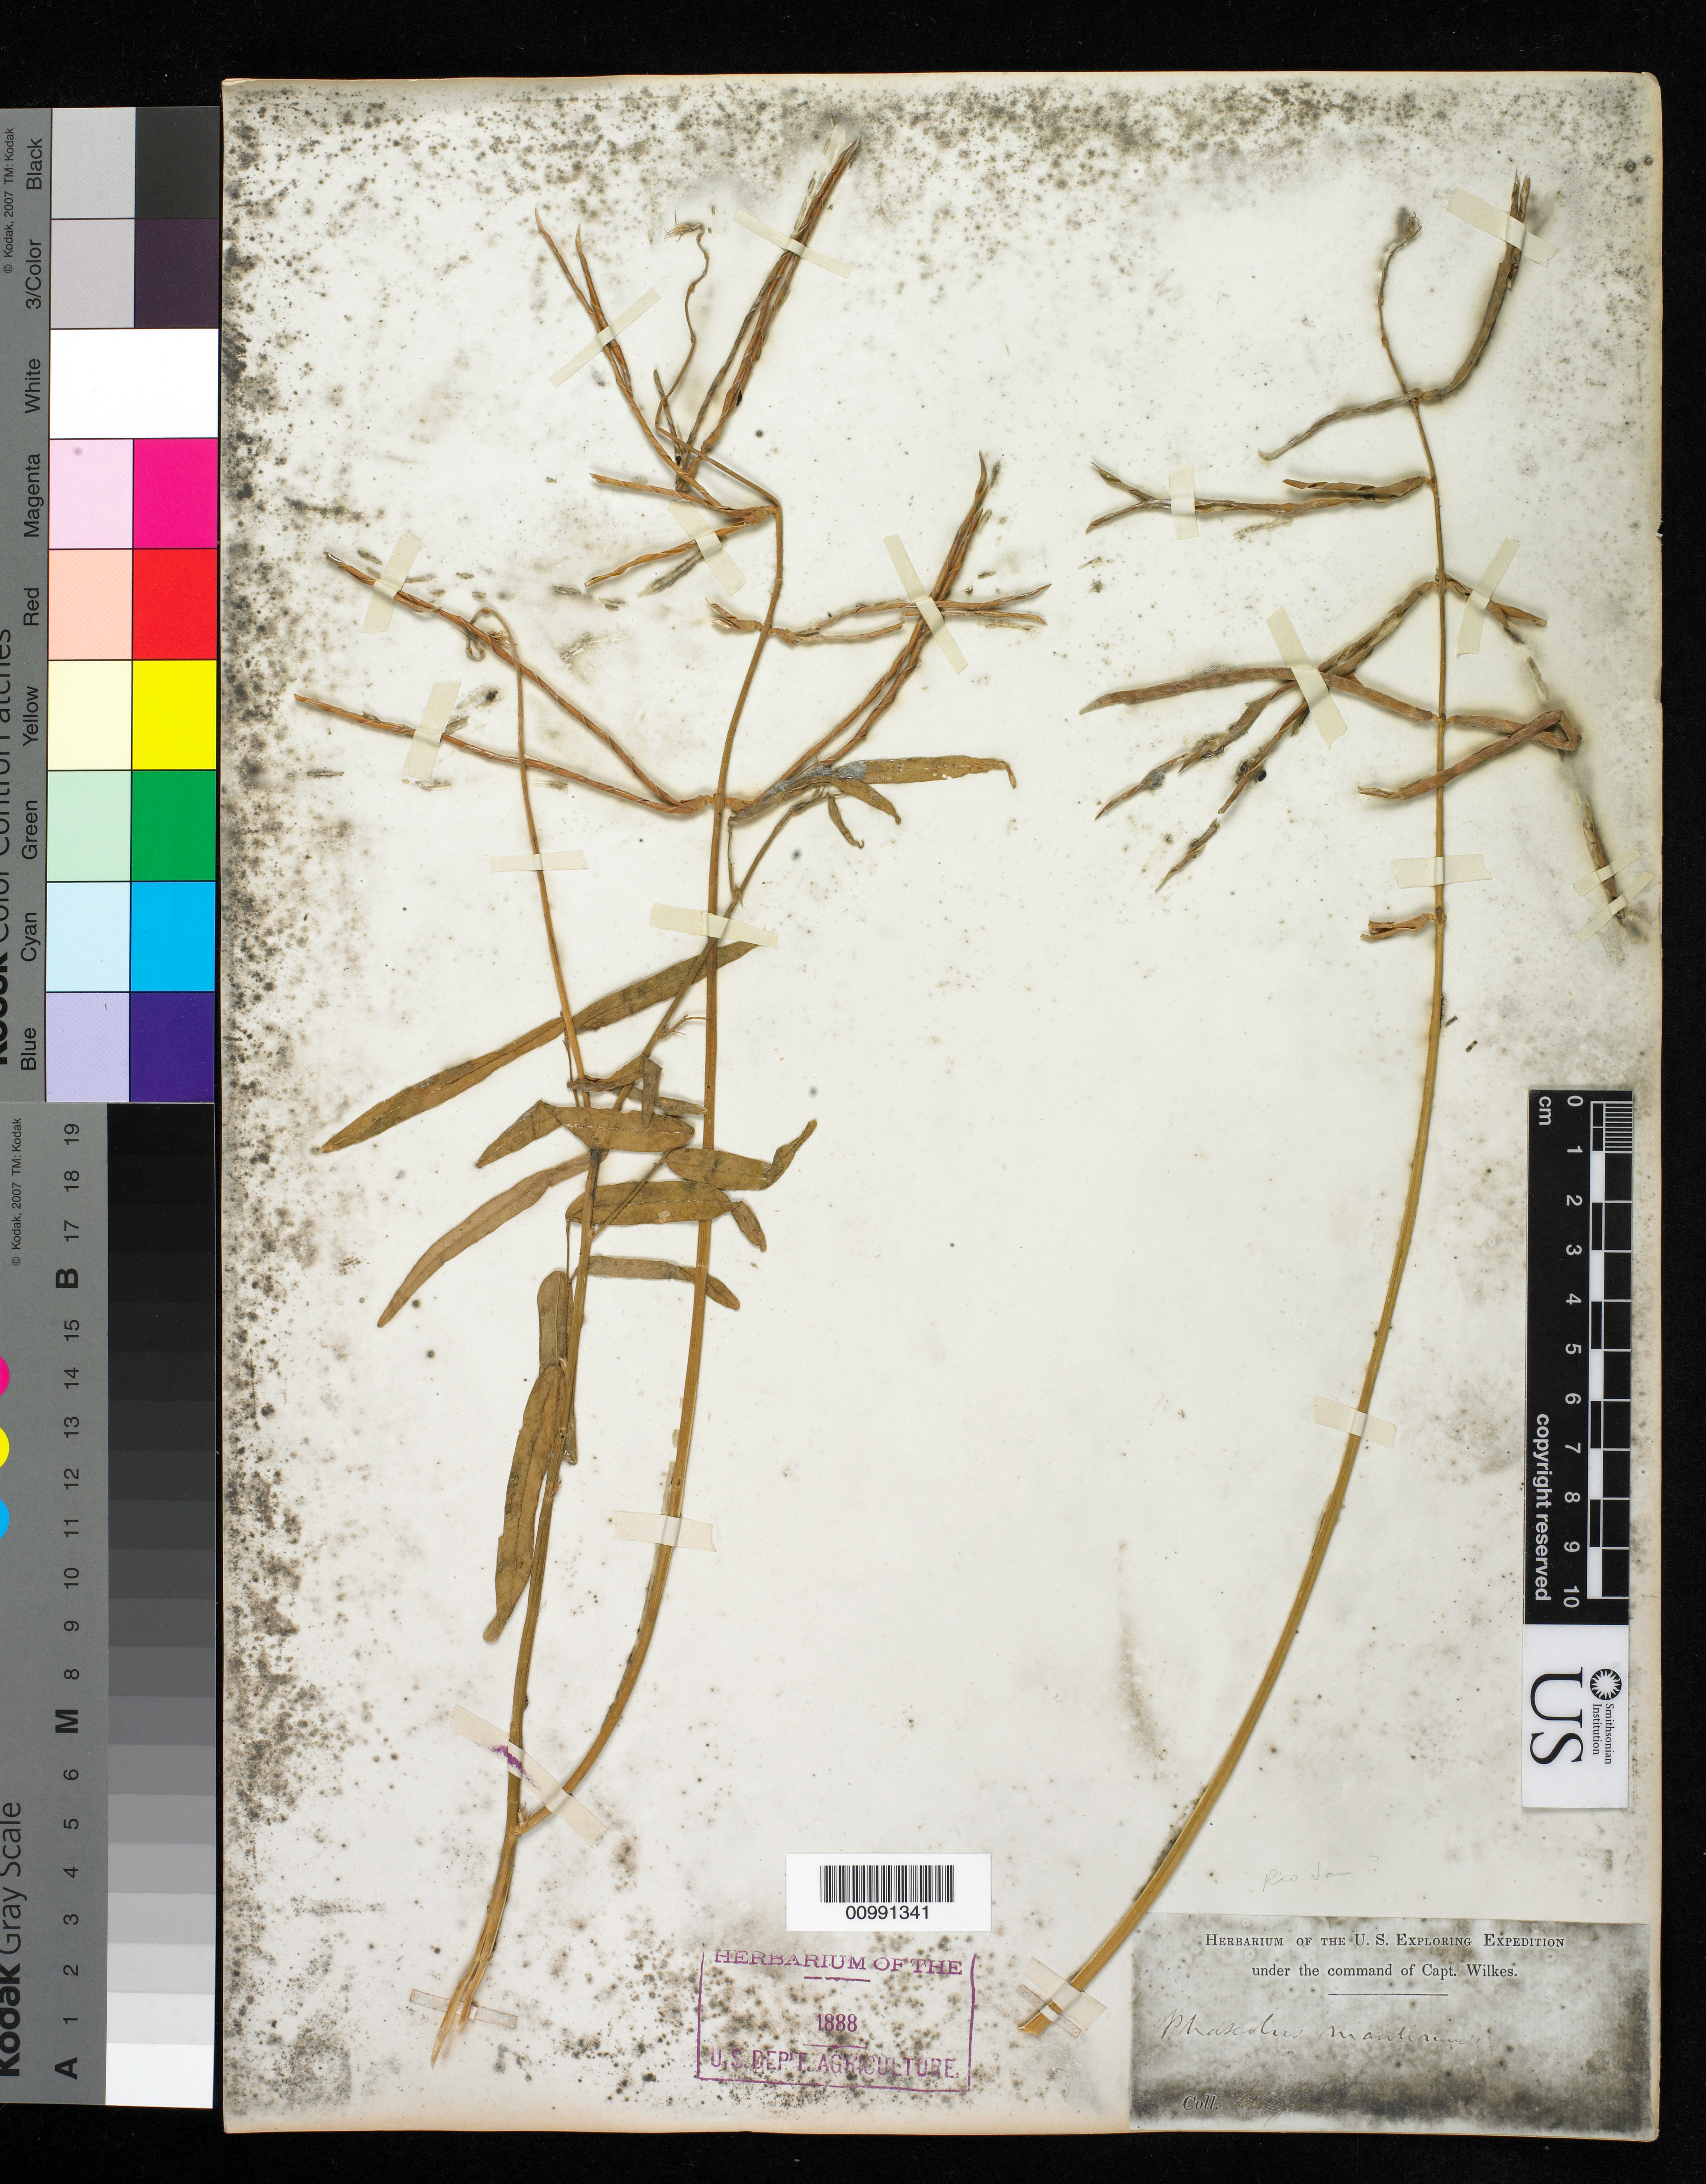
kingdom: Plantae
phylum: Tracheophyta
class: Magnoliopsida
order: Fabales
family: Fabaceae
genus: Macroptilium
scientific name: Macroptilium lathyroides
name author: (L.) Urb.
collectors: Wilkes Explor. Exped.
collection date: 1838/1842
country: Brazil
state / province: Rio de Janeiro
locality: Rio Janeiro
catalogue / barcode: US 98494